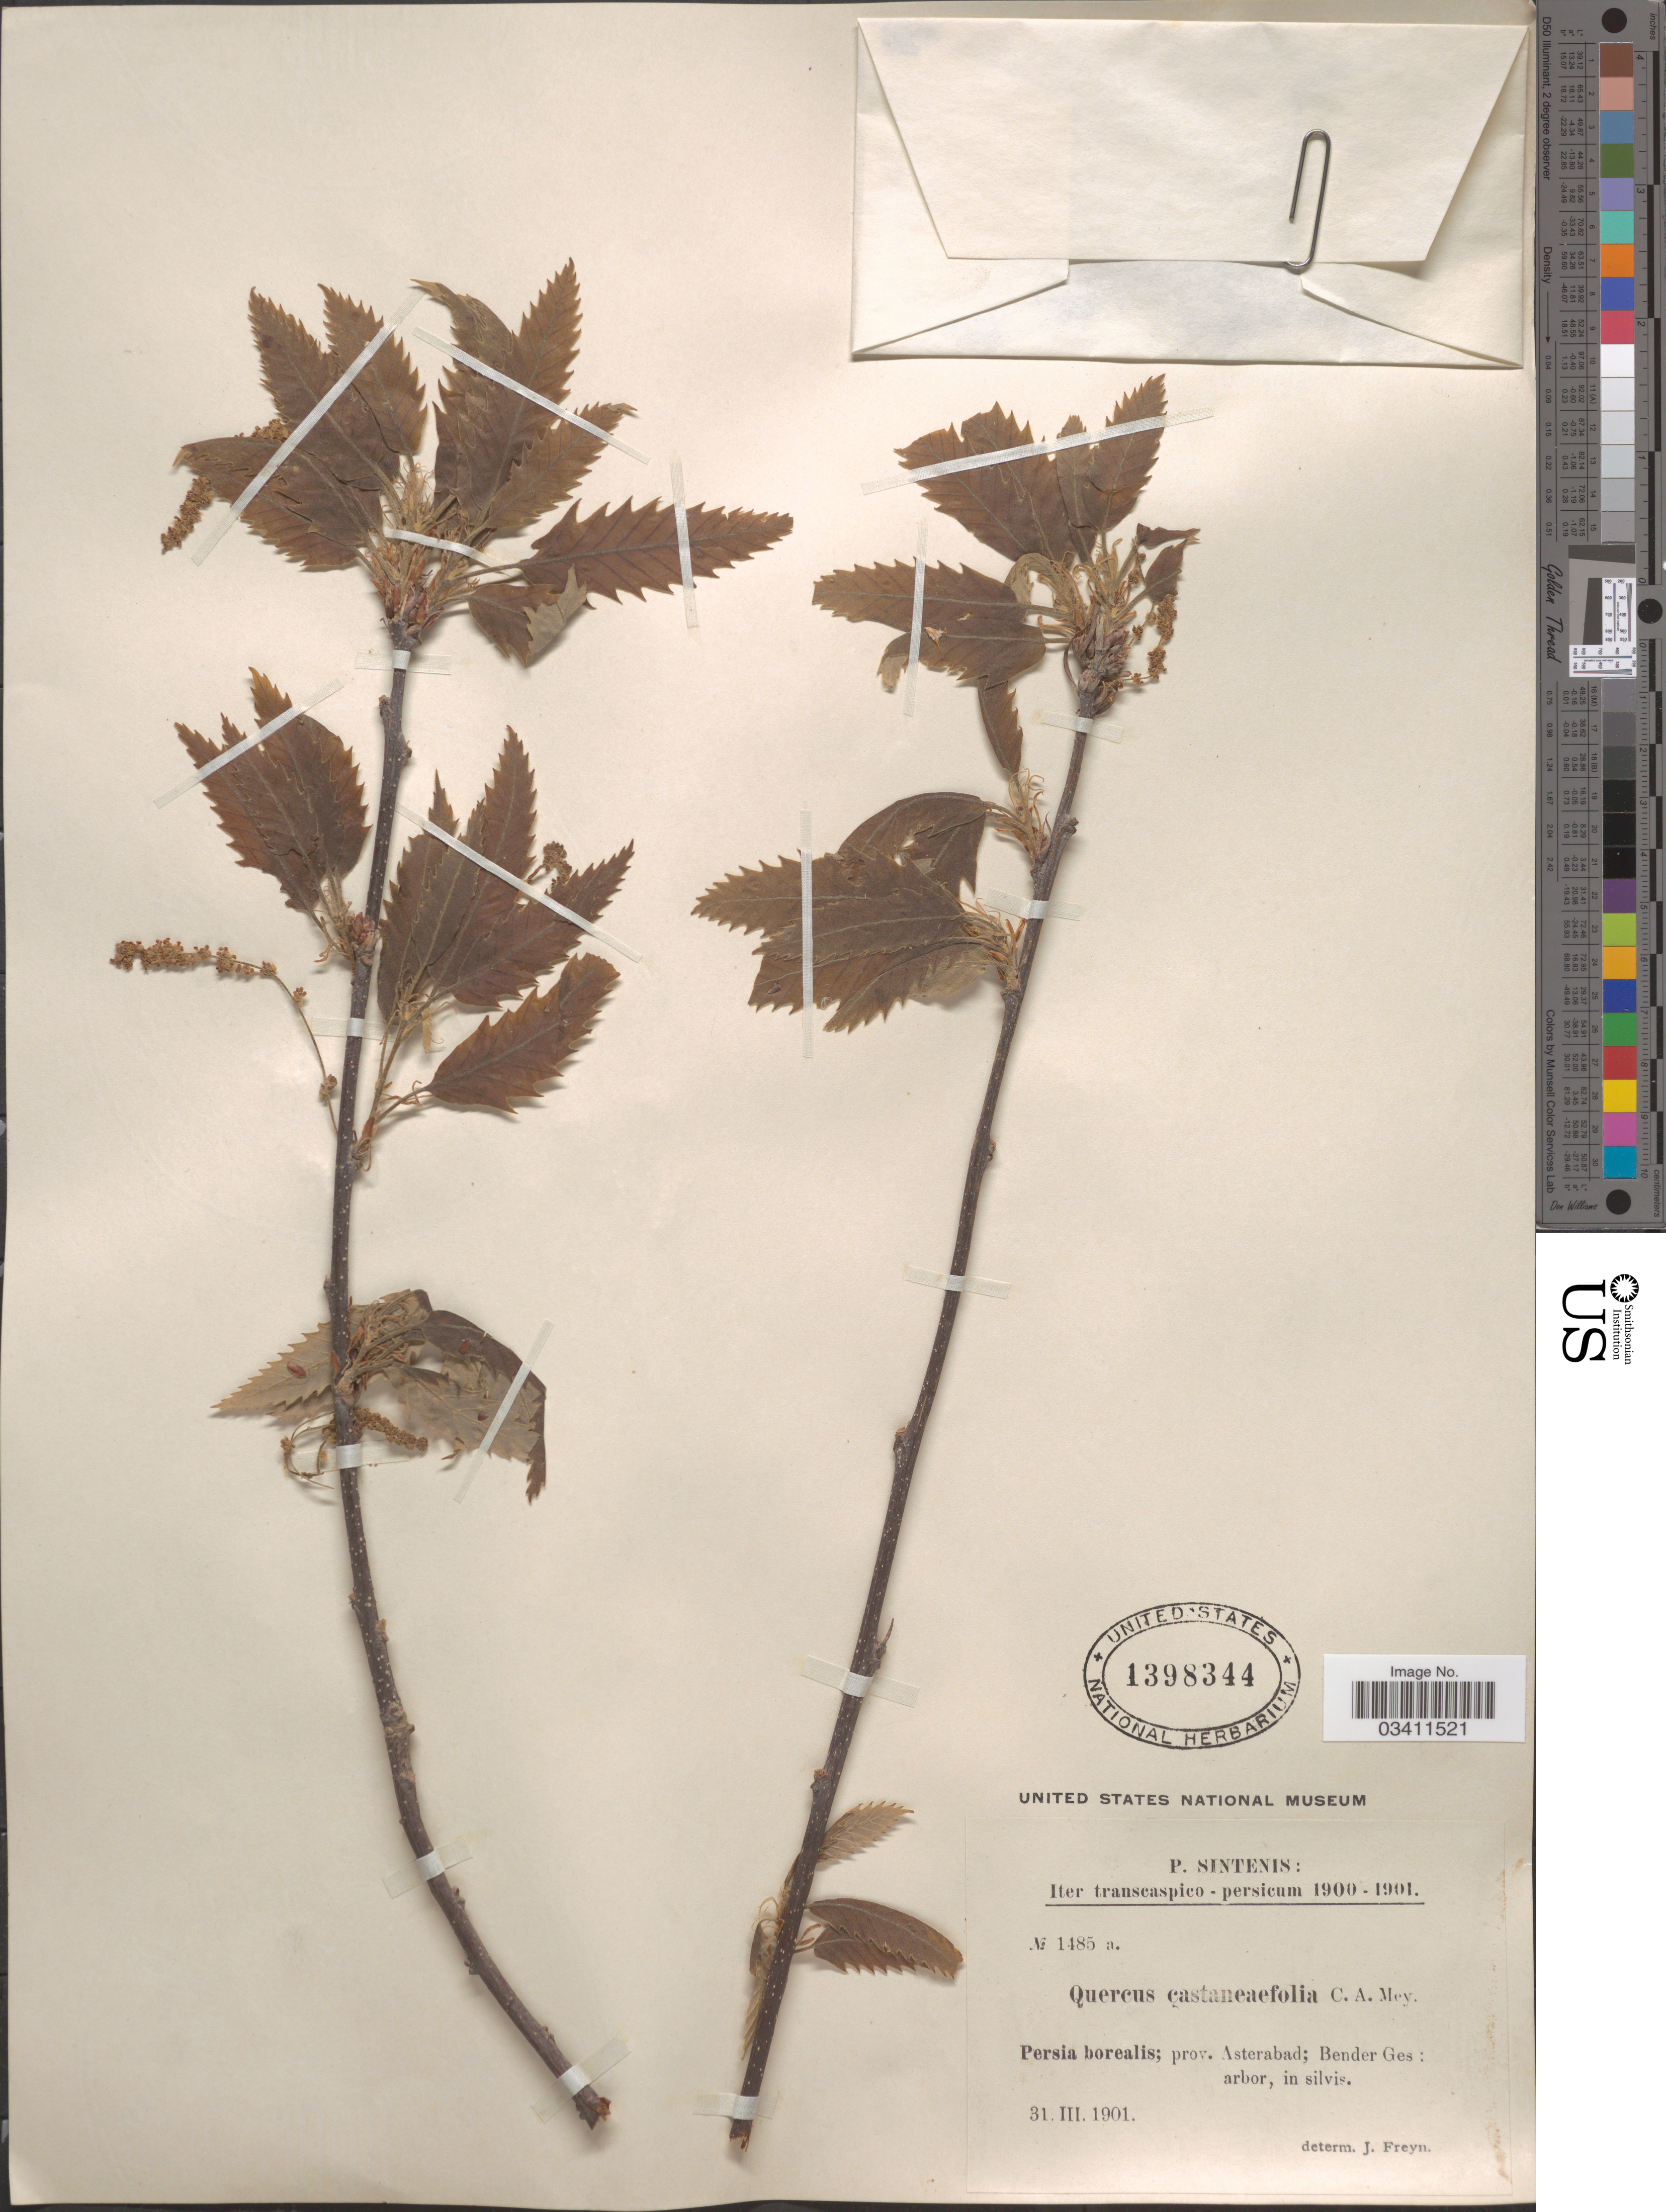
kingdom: Plantae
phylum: Tracheophyta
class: Magnoliopsida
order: Fagales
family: Fagaceae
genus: Quercus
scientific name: Quercus castaneifolia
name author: C.A. Mey.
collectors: P. Sintenis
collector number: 1485a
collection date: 1901-03-31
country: Iran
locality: Iter transcaspico - persicum. Persia borealis; prov. Asterabad; Bender Ges: arbor.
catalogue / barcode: US 1398344